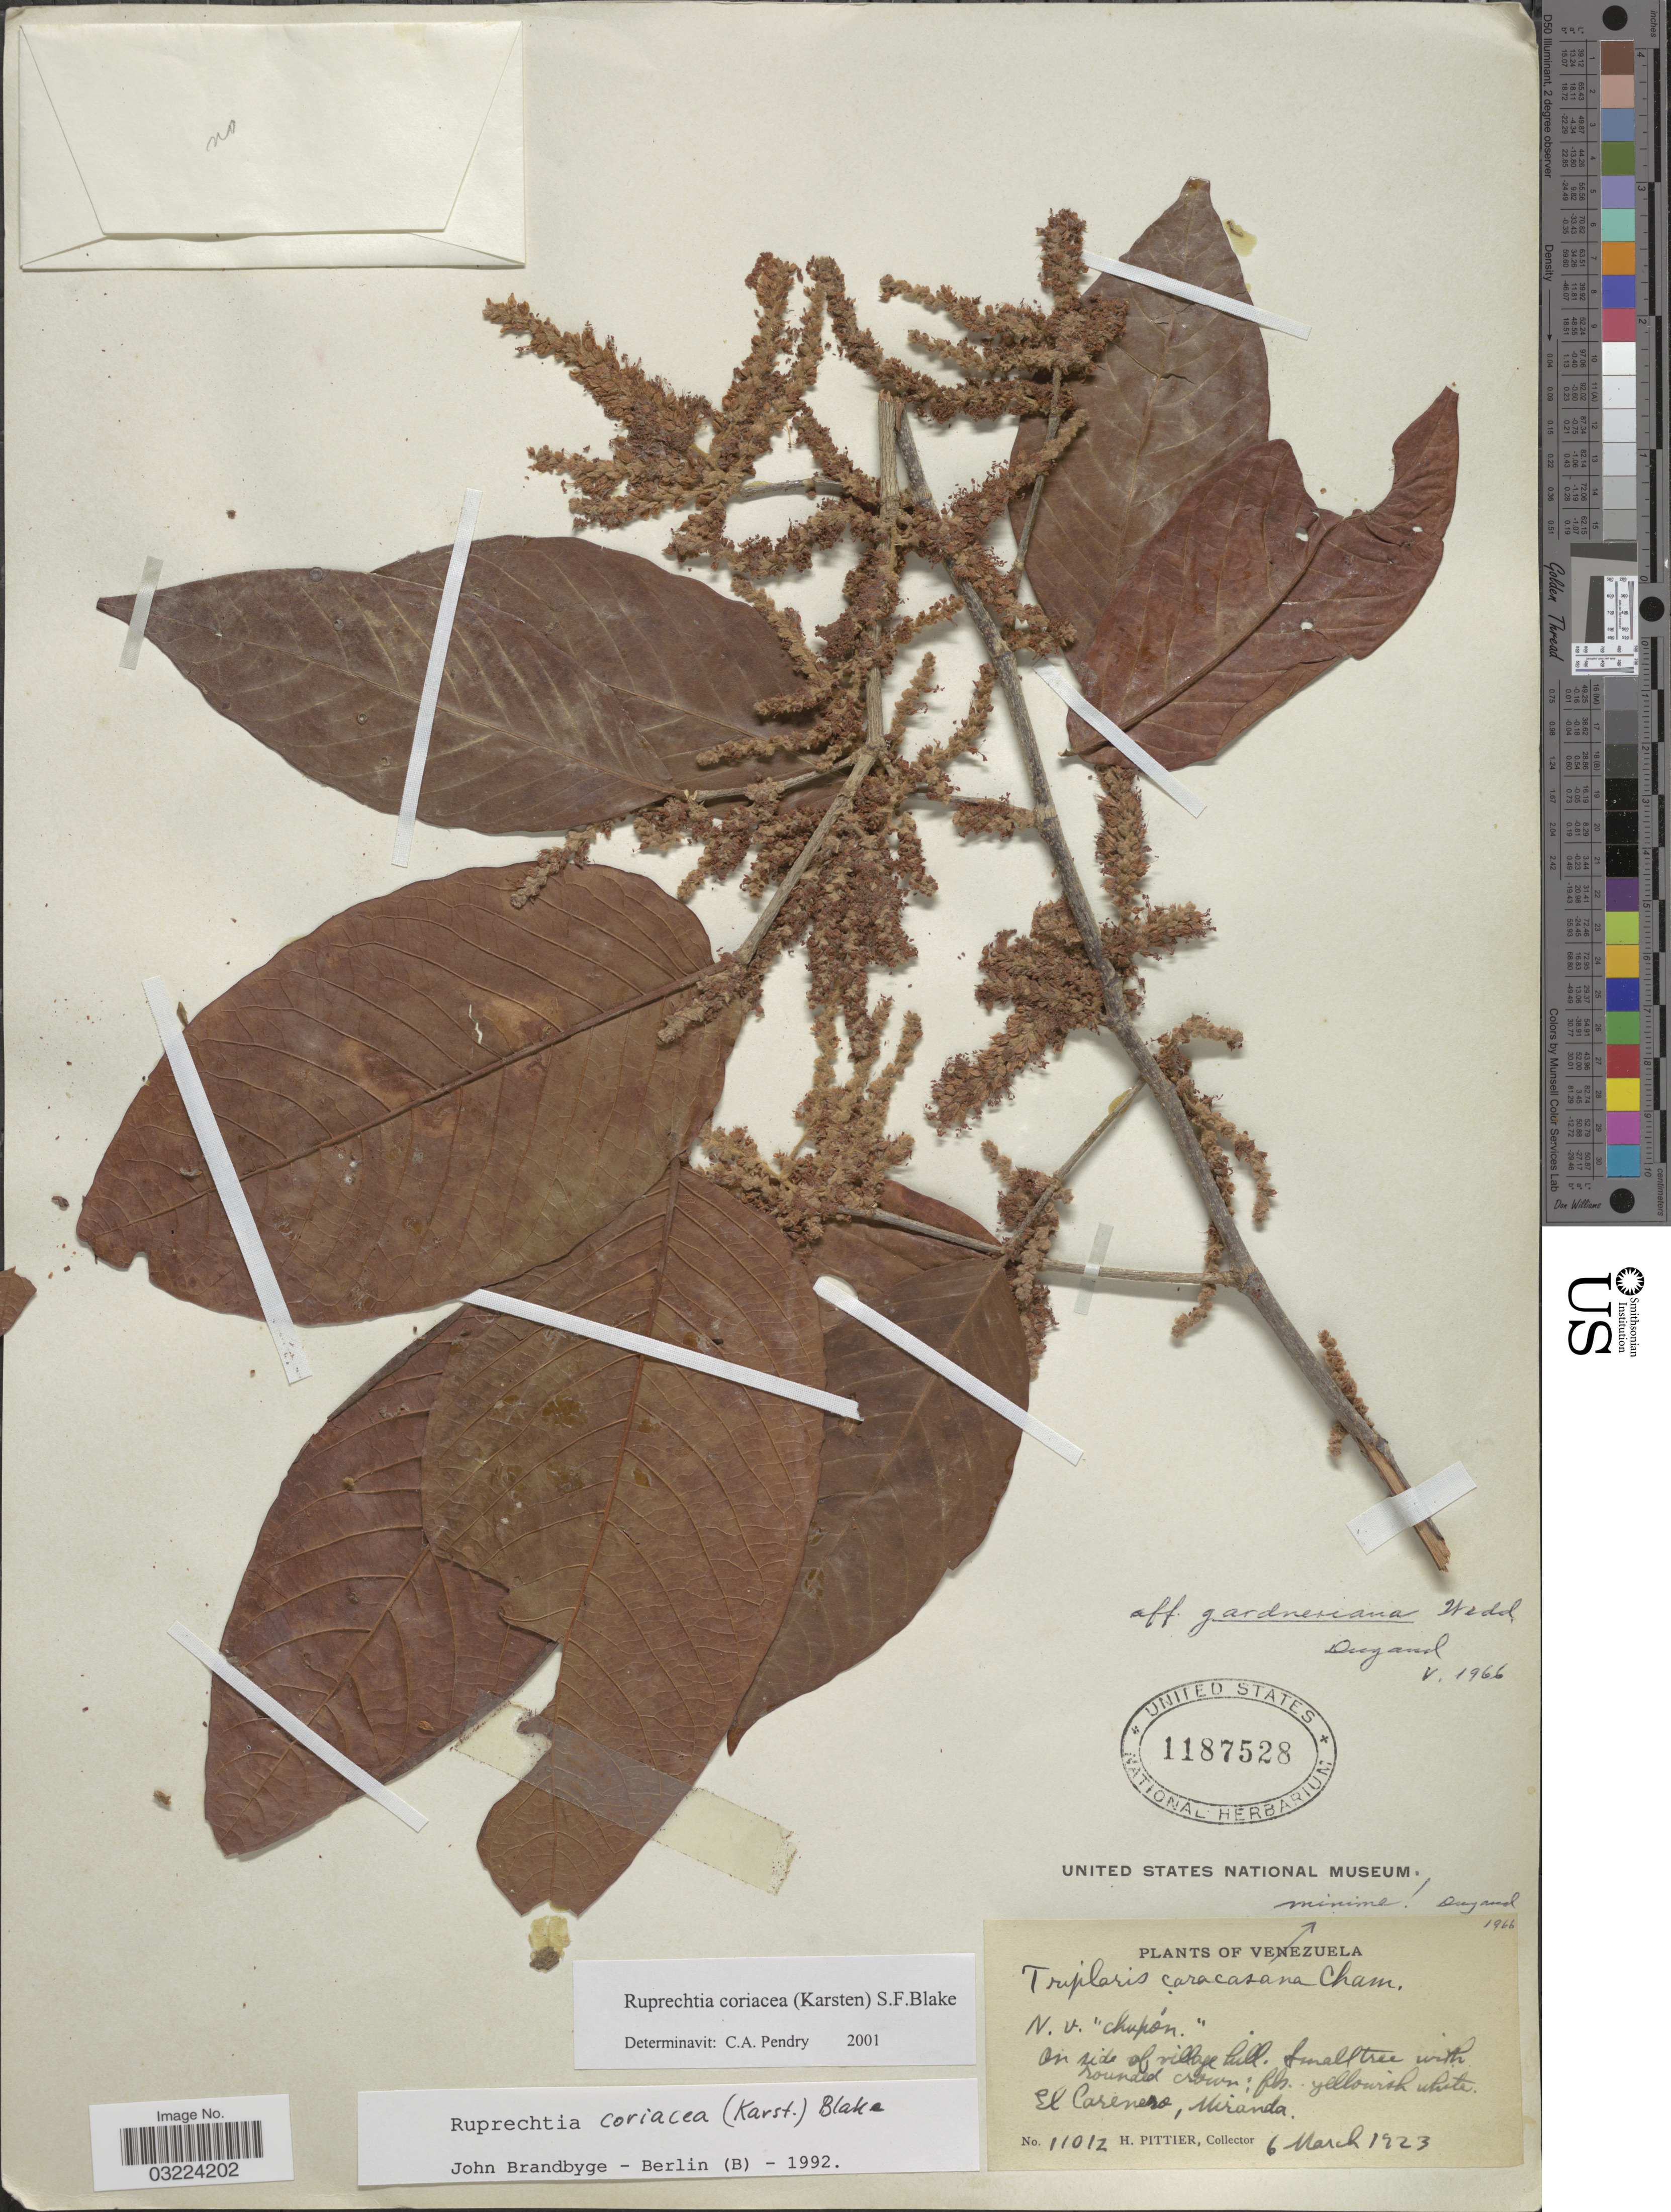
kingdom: Plantae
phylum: Tracheophyta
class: Magnoliopsida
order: Caryophyllales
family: Polygonaceae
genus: Ruprechtia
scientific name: Ruprechtia coriacea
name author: (H. Karst.) Benth. & Hook. f. ex B.D. Jacks.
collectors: H. F. Pittier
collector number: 11012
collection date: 1923-03-06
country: Venezuela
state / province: Miranda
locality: El Carenero.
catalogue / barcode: US 1187528